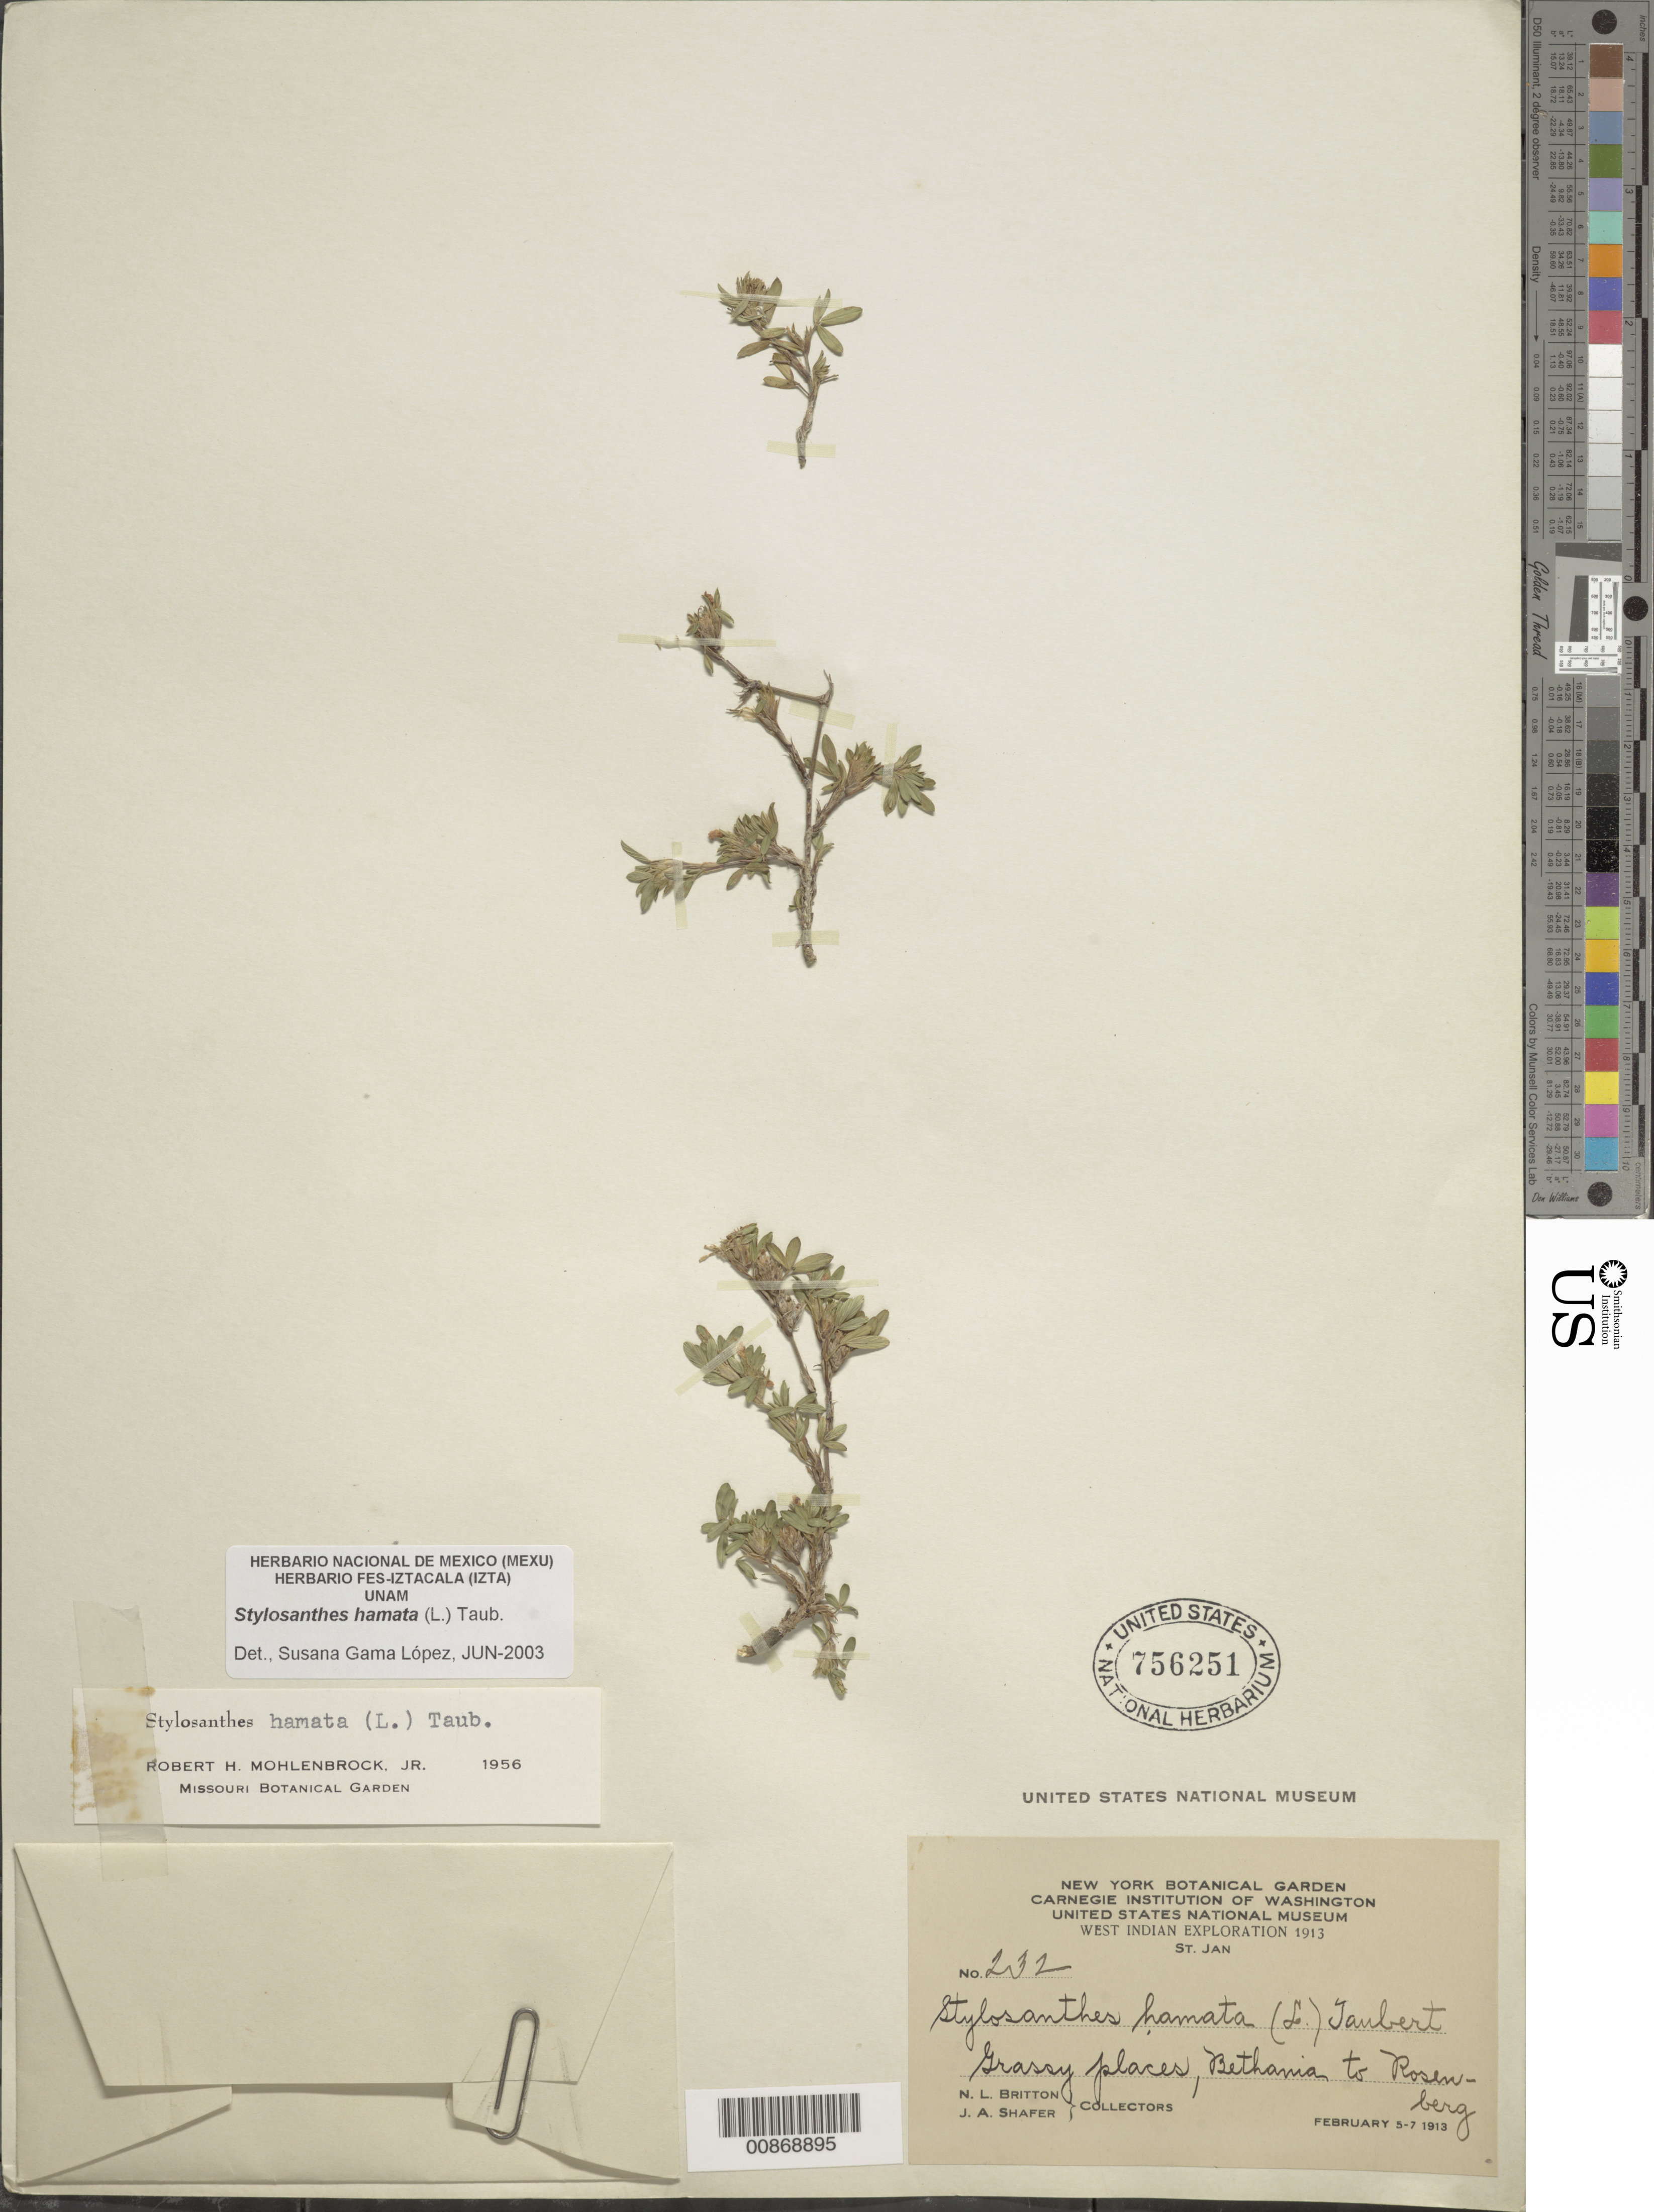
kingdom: Plantae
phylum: Tracheophyta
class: Magnoliopsida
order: Fabales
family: Fabaceae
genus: Stylosanthes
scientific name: Stylosanthes hamata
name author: (L.) Taub.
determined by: Gama López, S.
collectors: N. Britton & J. A. Shafer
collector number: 232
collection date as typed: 05 Feb 1913 to 07 Feb 1913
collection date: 1913-02-05/1913-02-07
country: U.S. Virgin Islands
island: St. John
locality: St. Jan. Bethania to Rosenberg.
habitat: Grassy places.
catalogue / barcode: US 756251